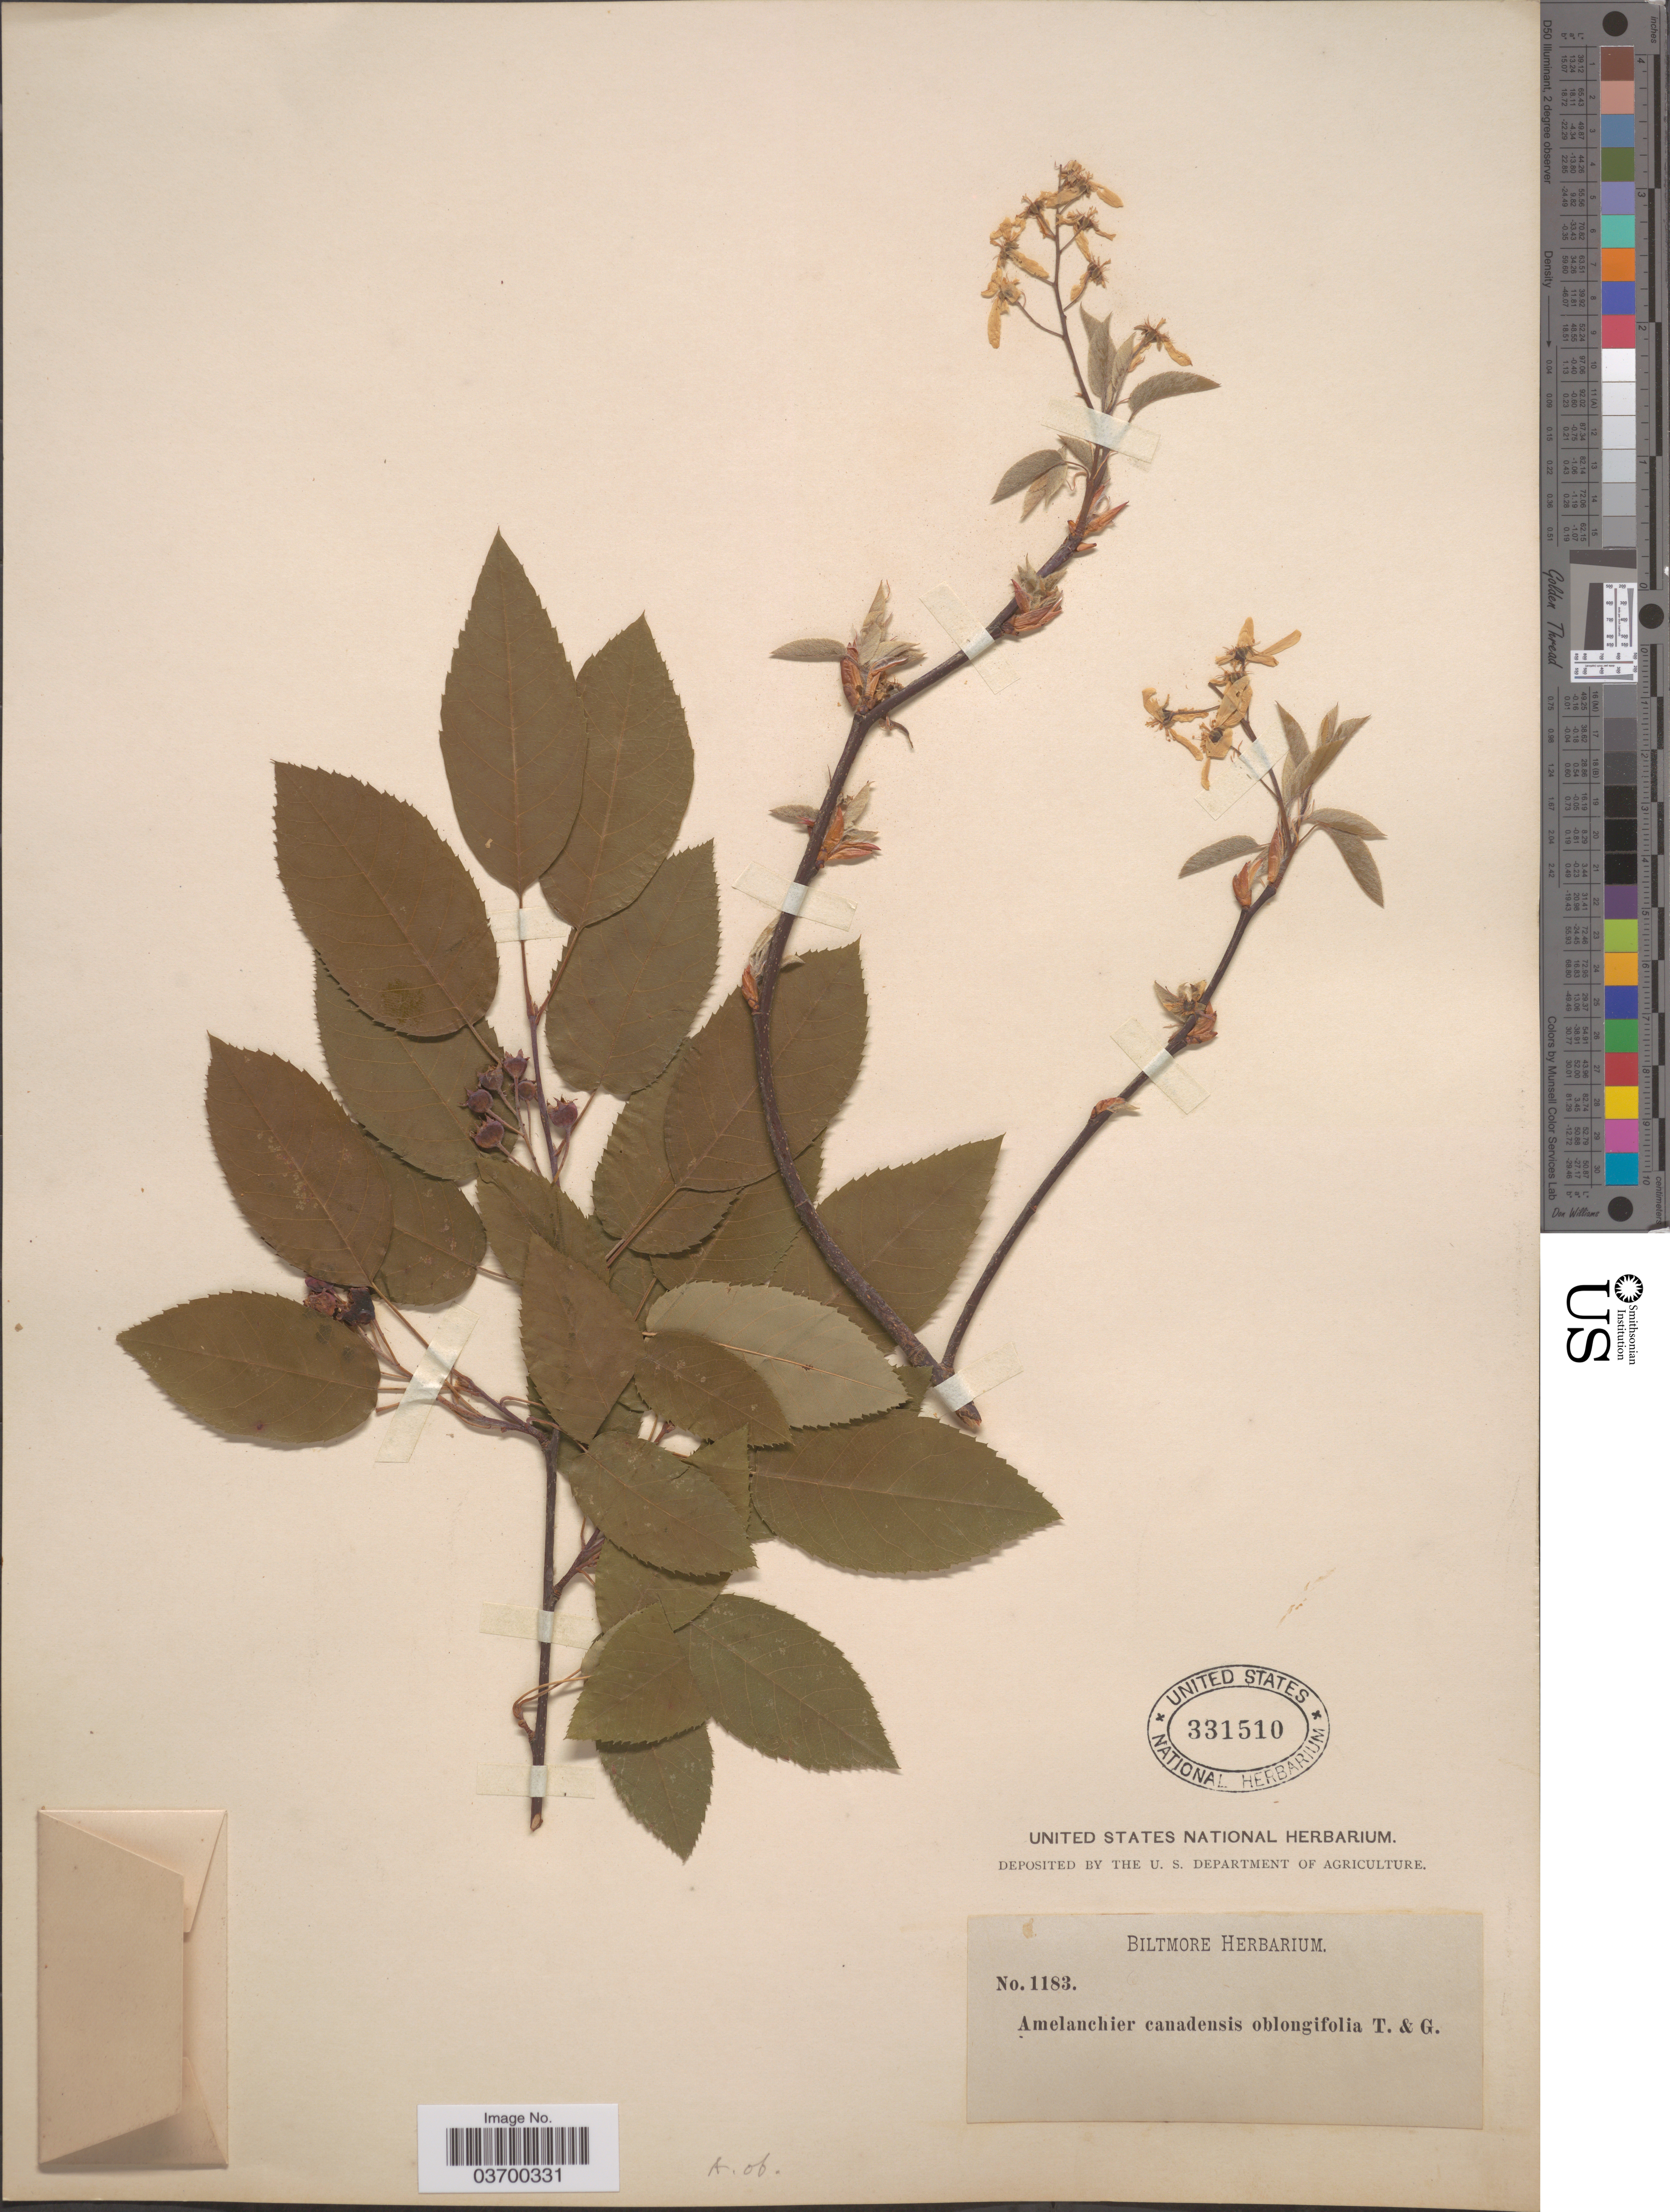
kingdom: Plantae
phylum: Tracheophyta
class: Magnoliopsida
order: Rosales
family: Rosaceae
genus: Amelanchier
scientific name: Amelanchier canadensis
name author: (L.) Medic.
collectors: ex herb. Biltmore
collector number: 1183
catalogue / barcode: US 331510